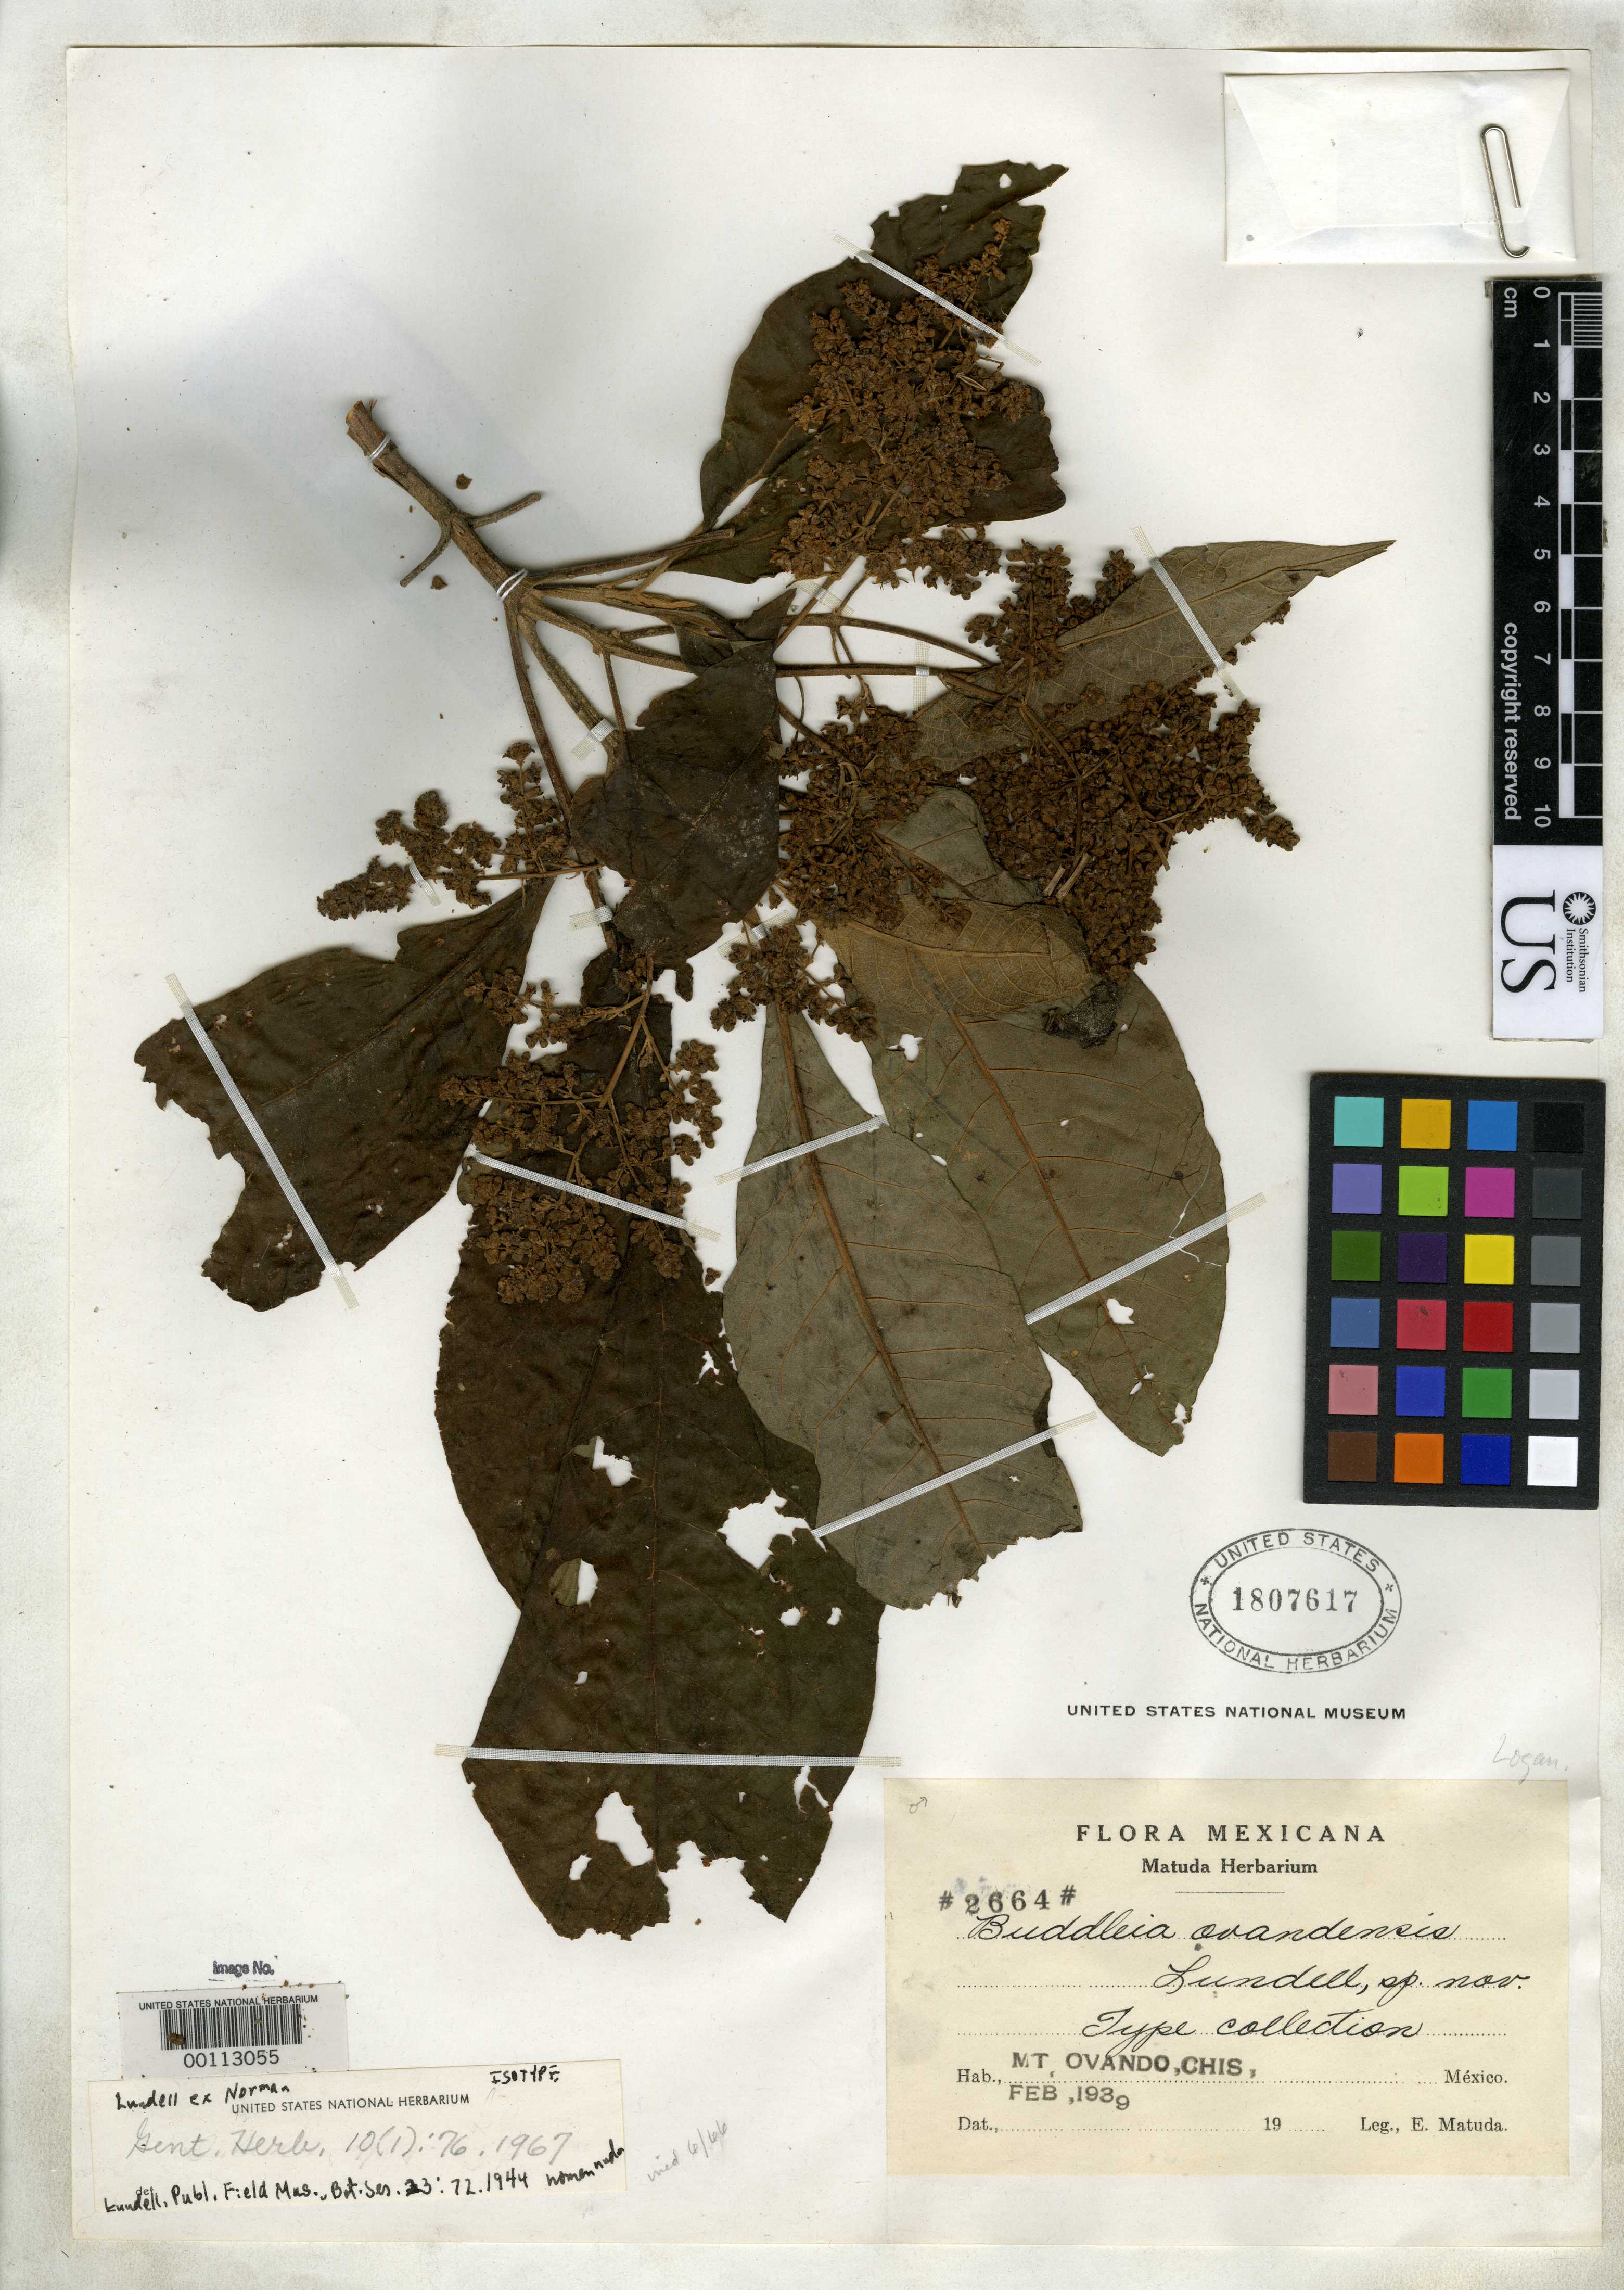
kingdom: Plantae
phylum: Tracheophyta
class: Magnoliopsida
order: Lamiales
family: Scrophulariaceae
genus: Buddleja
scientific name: Buddleja ovandensis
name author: Lundell ex E.M. Norman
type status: Isotype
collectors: E. Matuda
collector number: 2664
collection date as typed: Feb 1939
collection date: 1939-02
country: Mexico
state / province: Chiapas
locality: Mount Ovando.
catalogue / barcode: US 1807617